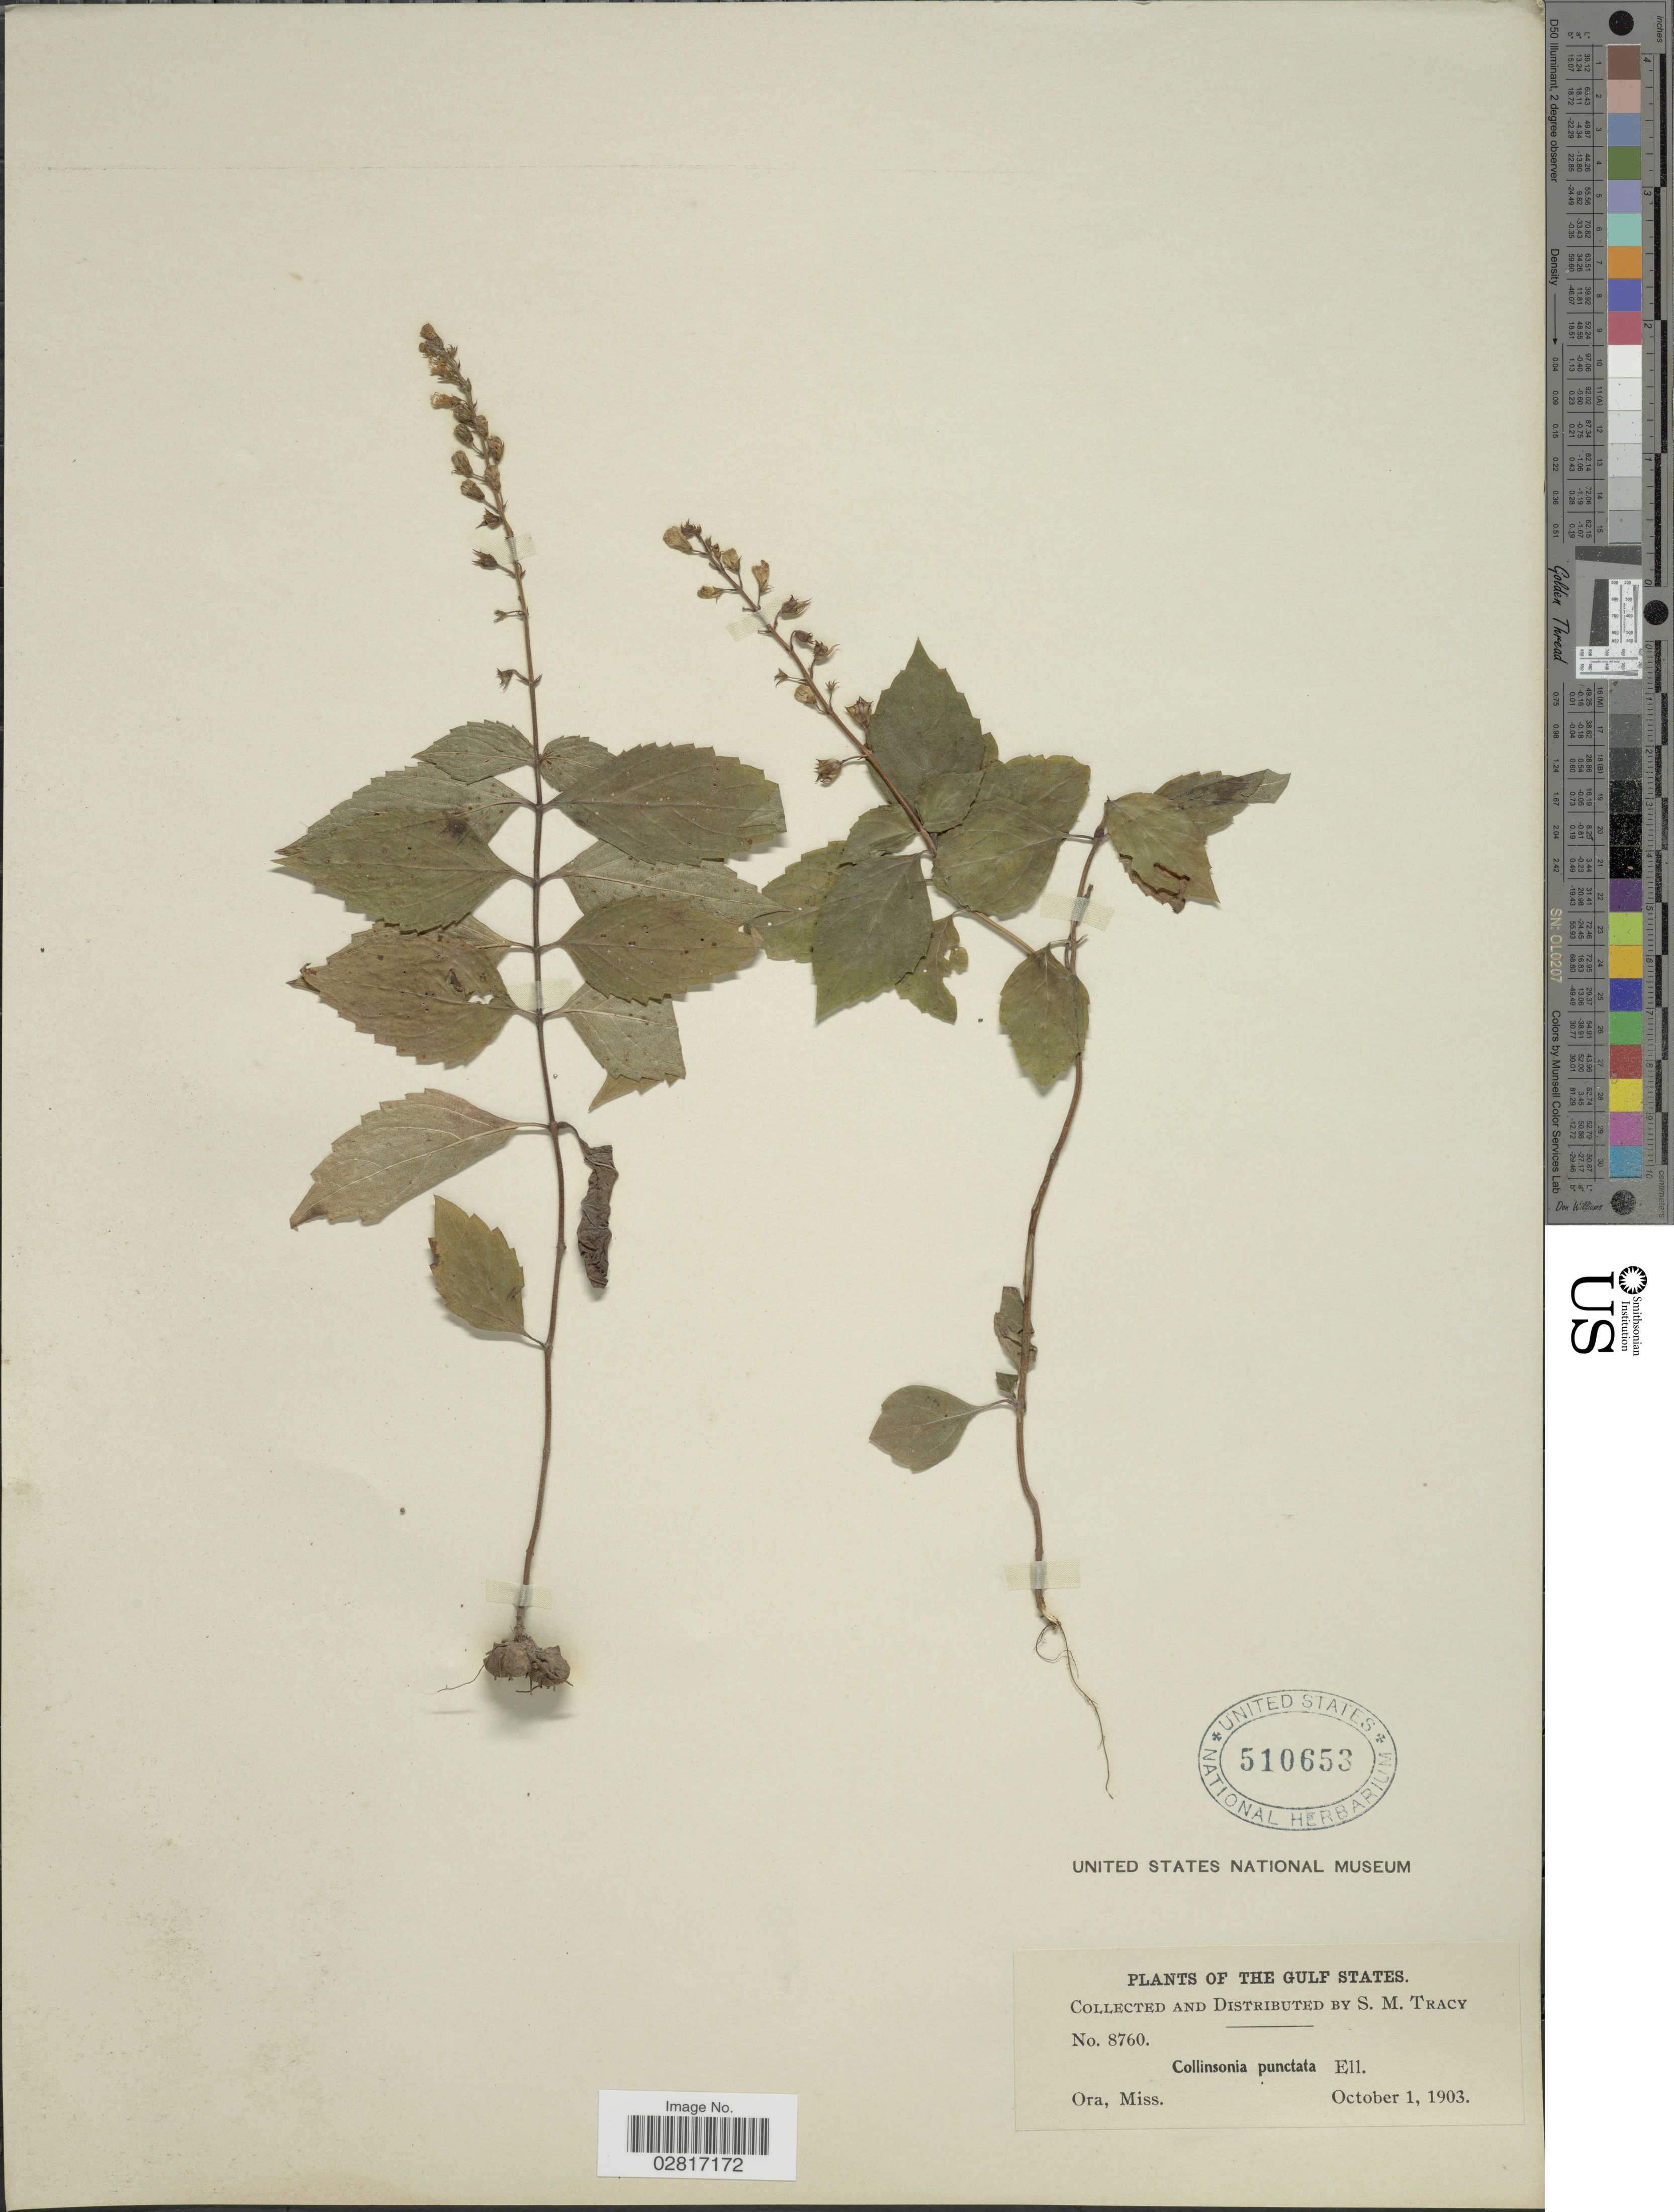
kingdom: Plantae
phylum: Tracheophyta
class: Magnoliopsida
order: Lamiales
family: Lamiaceae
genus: Collinsonia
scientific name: Collinsonia punctata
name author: Elliott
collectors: S. M. Tracy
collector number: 8760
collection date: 1903-10-01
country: United States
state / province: Mississippi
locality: The Gulf States, Ora, Miss.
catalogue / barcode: US 510653